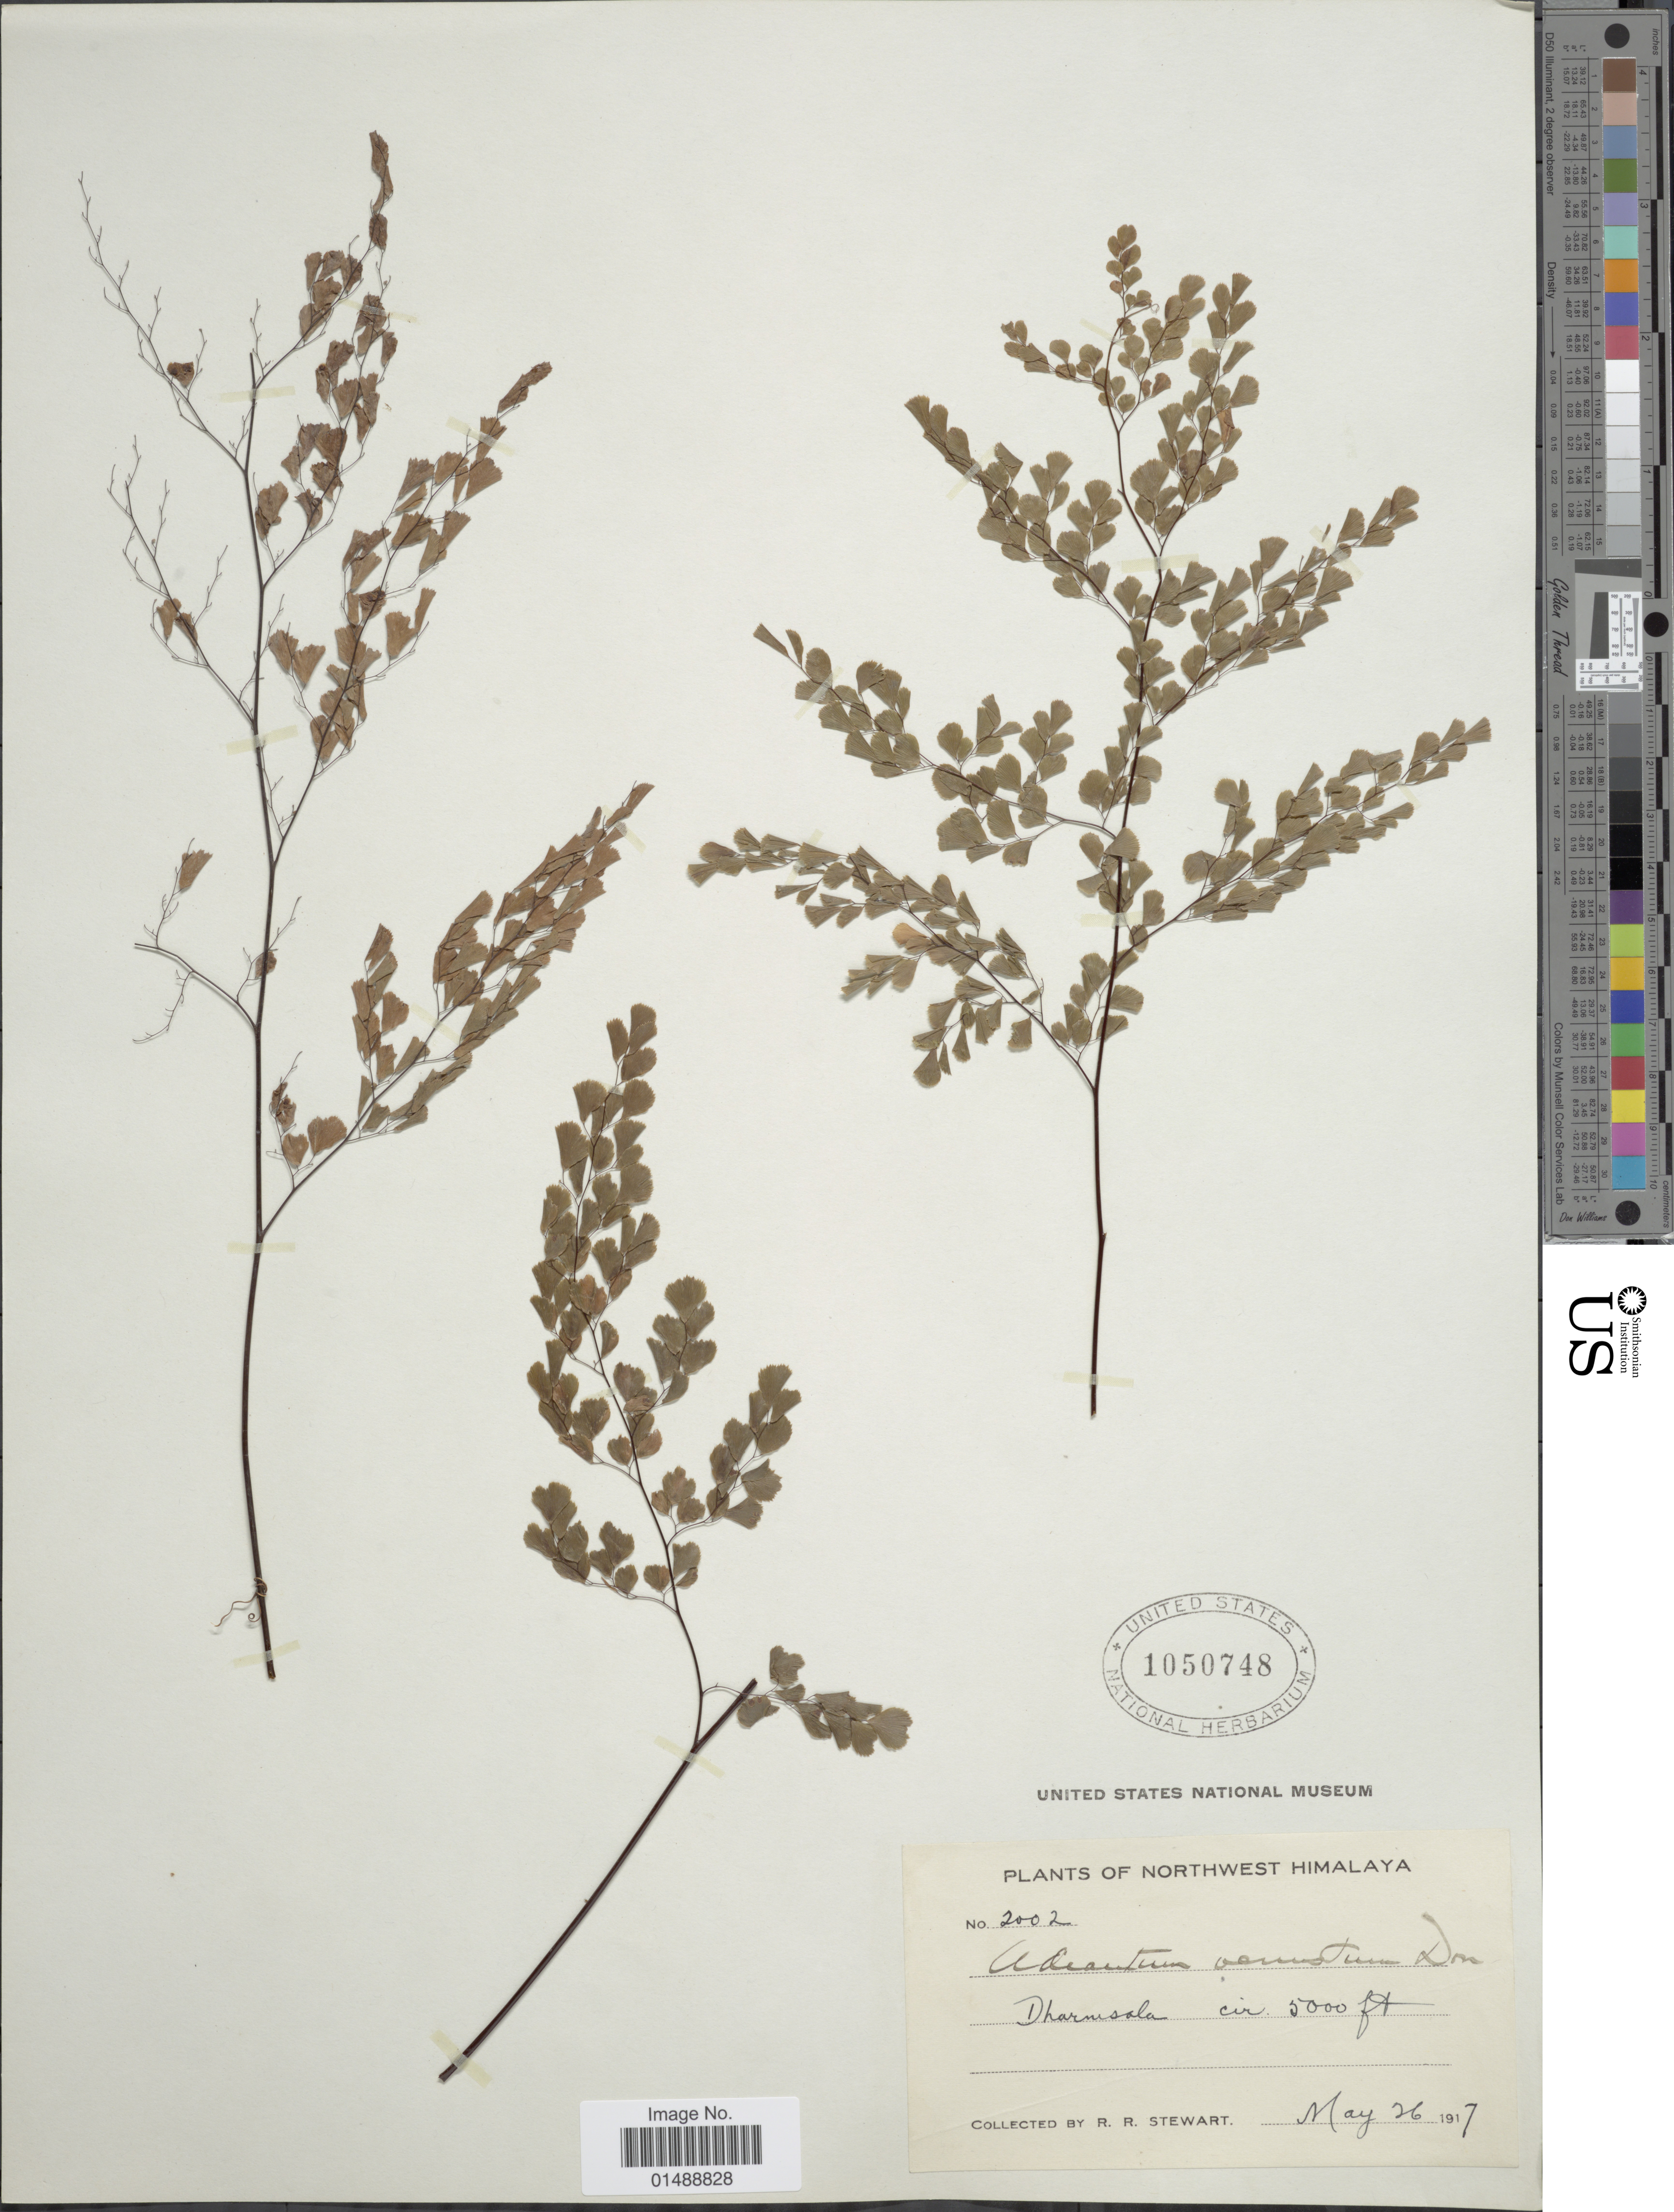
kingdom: Plantae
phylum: Tracheophyta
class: Polypodiopsida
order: Polypodiales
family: Pteridaceae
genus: Adiantum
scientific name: Adiantum venustum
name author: D. Don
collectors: R. R. Stewart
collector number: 2002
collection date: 1917-05-26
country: India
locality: Northwest Himalaya, Dharmsala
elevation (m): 1524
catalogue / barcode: US 1050748